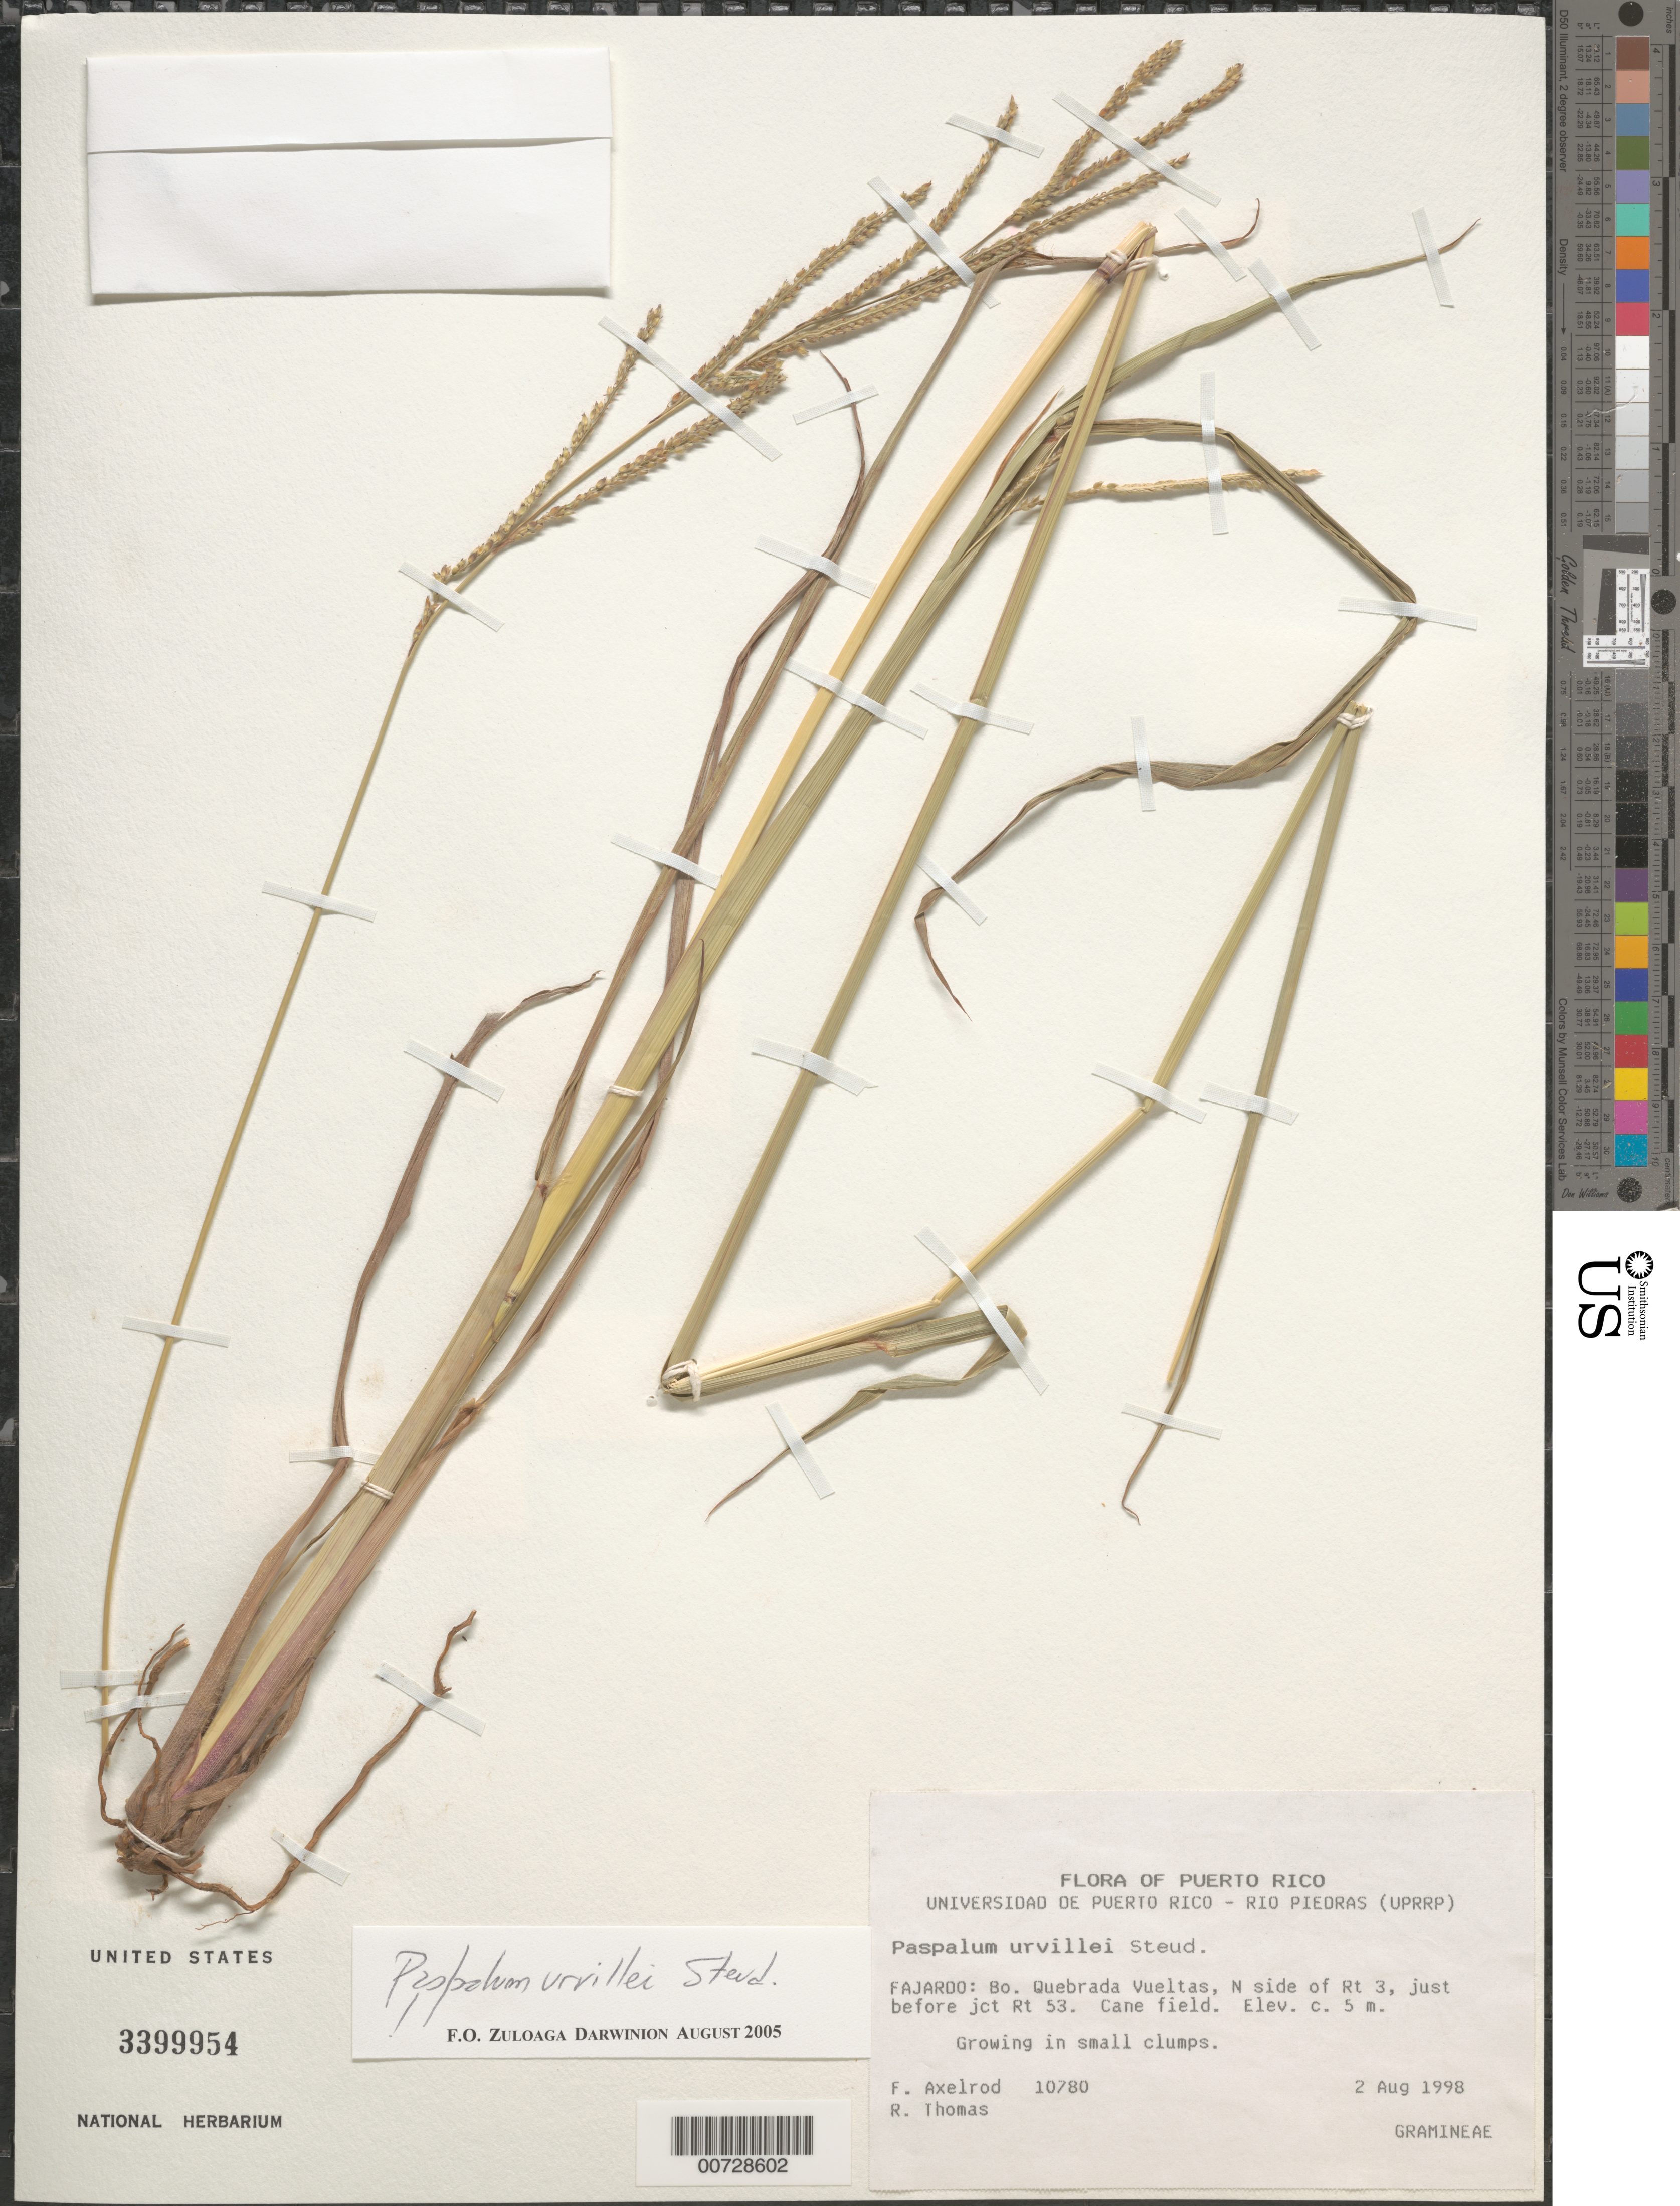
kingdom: Plantae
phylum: Tracheophyta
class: Liliopsida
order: Poales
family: Poaceae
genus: Paspalum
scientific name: Paspalum urvillei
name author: Steud.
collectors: F. S. Axelrod & R. Thomas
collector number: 10780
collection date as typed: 02 Aug 1998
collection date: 1998-08-02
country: Puerto Rico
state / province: Fajardo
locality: Fajardo: Bo. Quebrada Vueltas, N side of rte 3, just before jct rte 53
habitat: Cane field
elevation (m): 5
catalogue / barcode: US 3399954